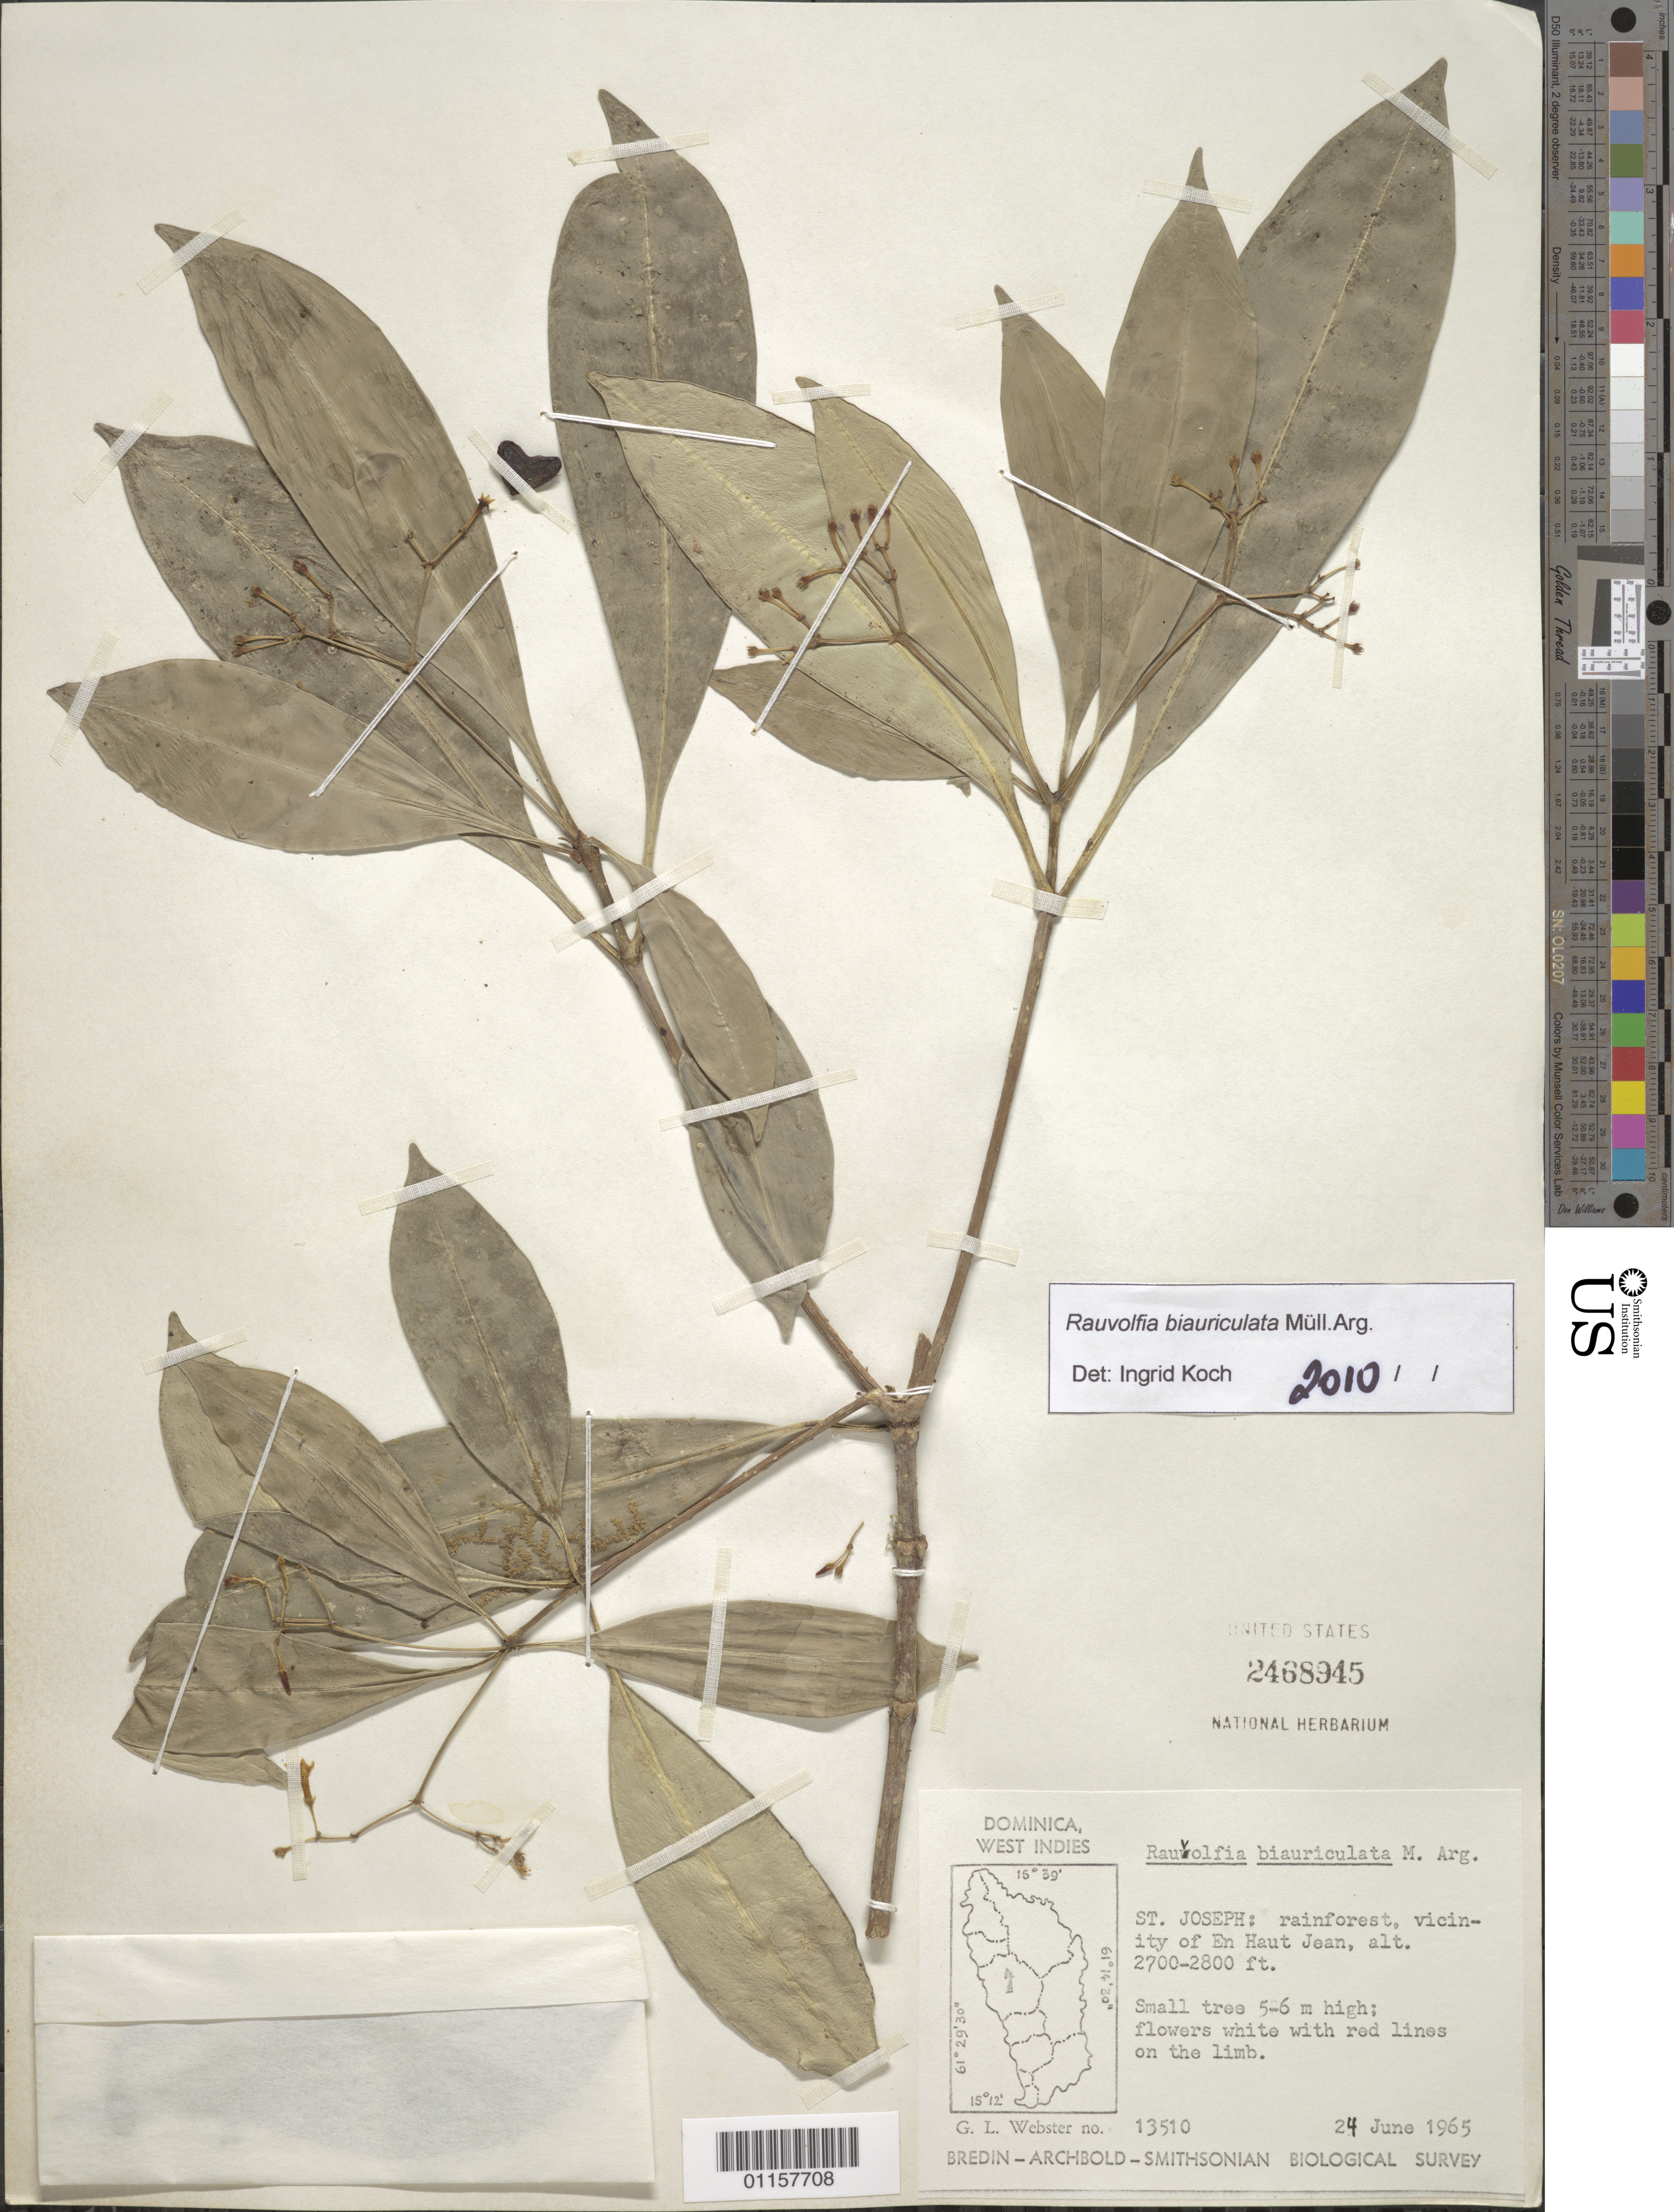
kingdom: Plantae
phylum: Tracheophyta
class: Magnoliopsida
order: Gentianales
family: Apocynaceae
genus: Rauvolfia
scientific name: Rauvolfia biauriculata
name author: Müll. Arg.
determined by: Koch, I.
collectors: G. L. Webster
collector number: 13510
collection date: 1965-06-24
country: Dominica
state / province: St. George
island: Dominica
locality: En Haut Jean vicinity.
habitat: Rainforest.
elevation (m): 823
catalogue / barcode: US 2468945